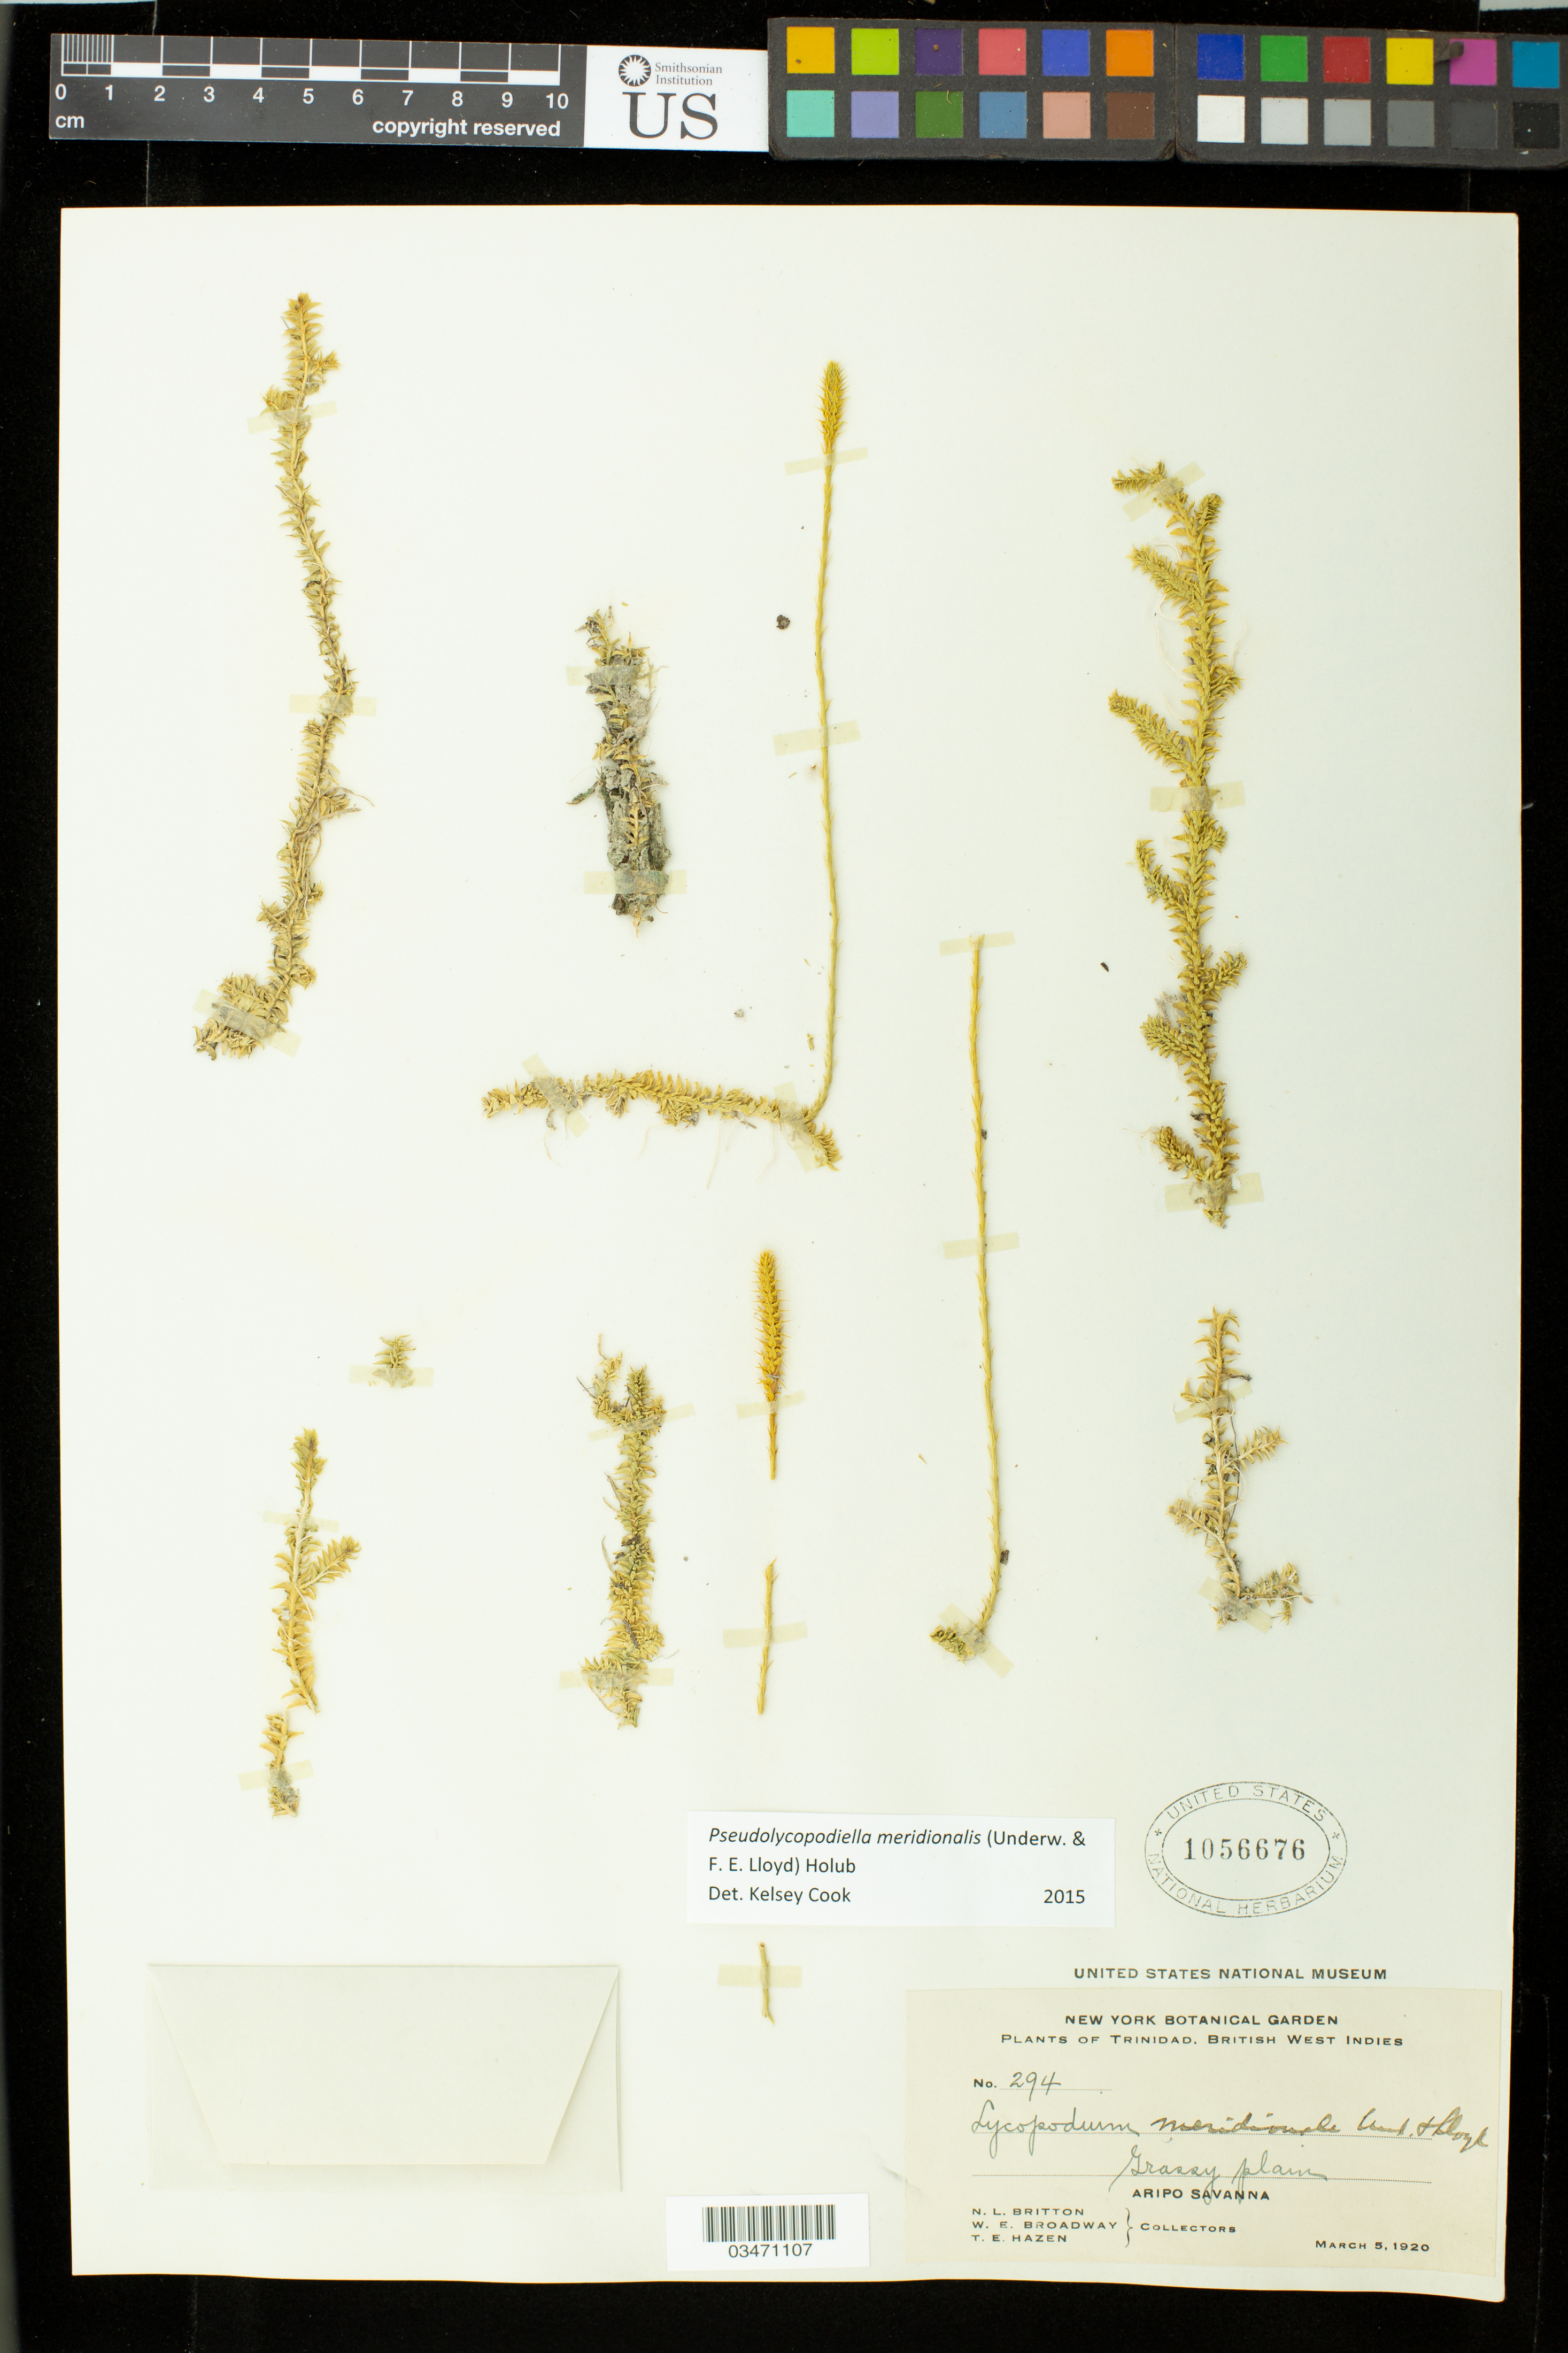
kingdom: Plantae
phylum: Tracheophyta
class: Lycopodiopsida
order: Lycopodiales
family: Lycopodiaceae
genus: Pseudolycopodiella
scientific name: Pseudolycopodiella meridionalis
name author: (Underw. & F.E. Lloyd) Holub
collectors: N. Britton, W. E. Broadway & T. E. Hazen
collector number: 294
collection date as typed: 05 Mar 1920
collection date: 1920-03-05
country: Trinidad and Tobago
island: Trinidad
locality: Aripo savanna.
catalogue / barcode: US 1056676